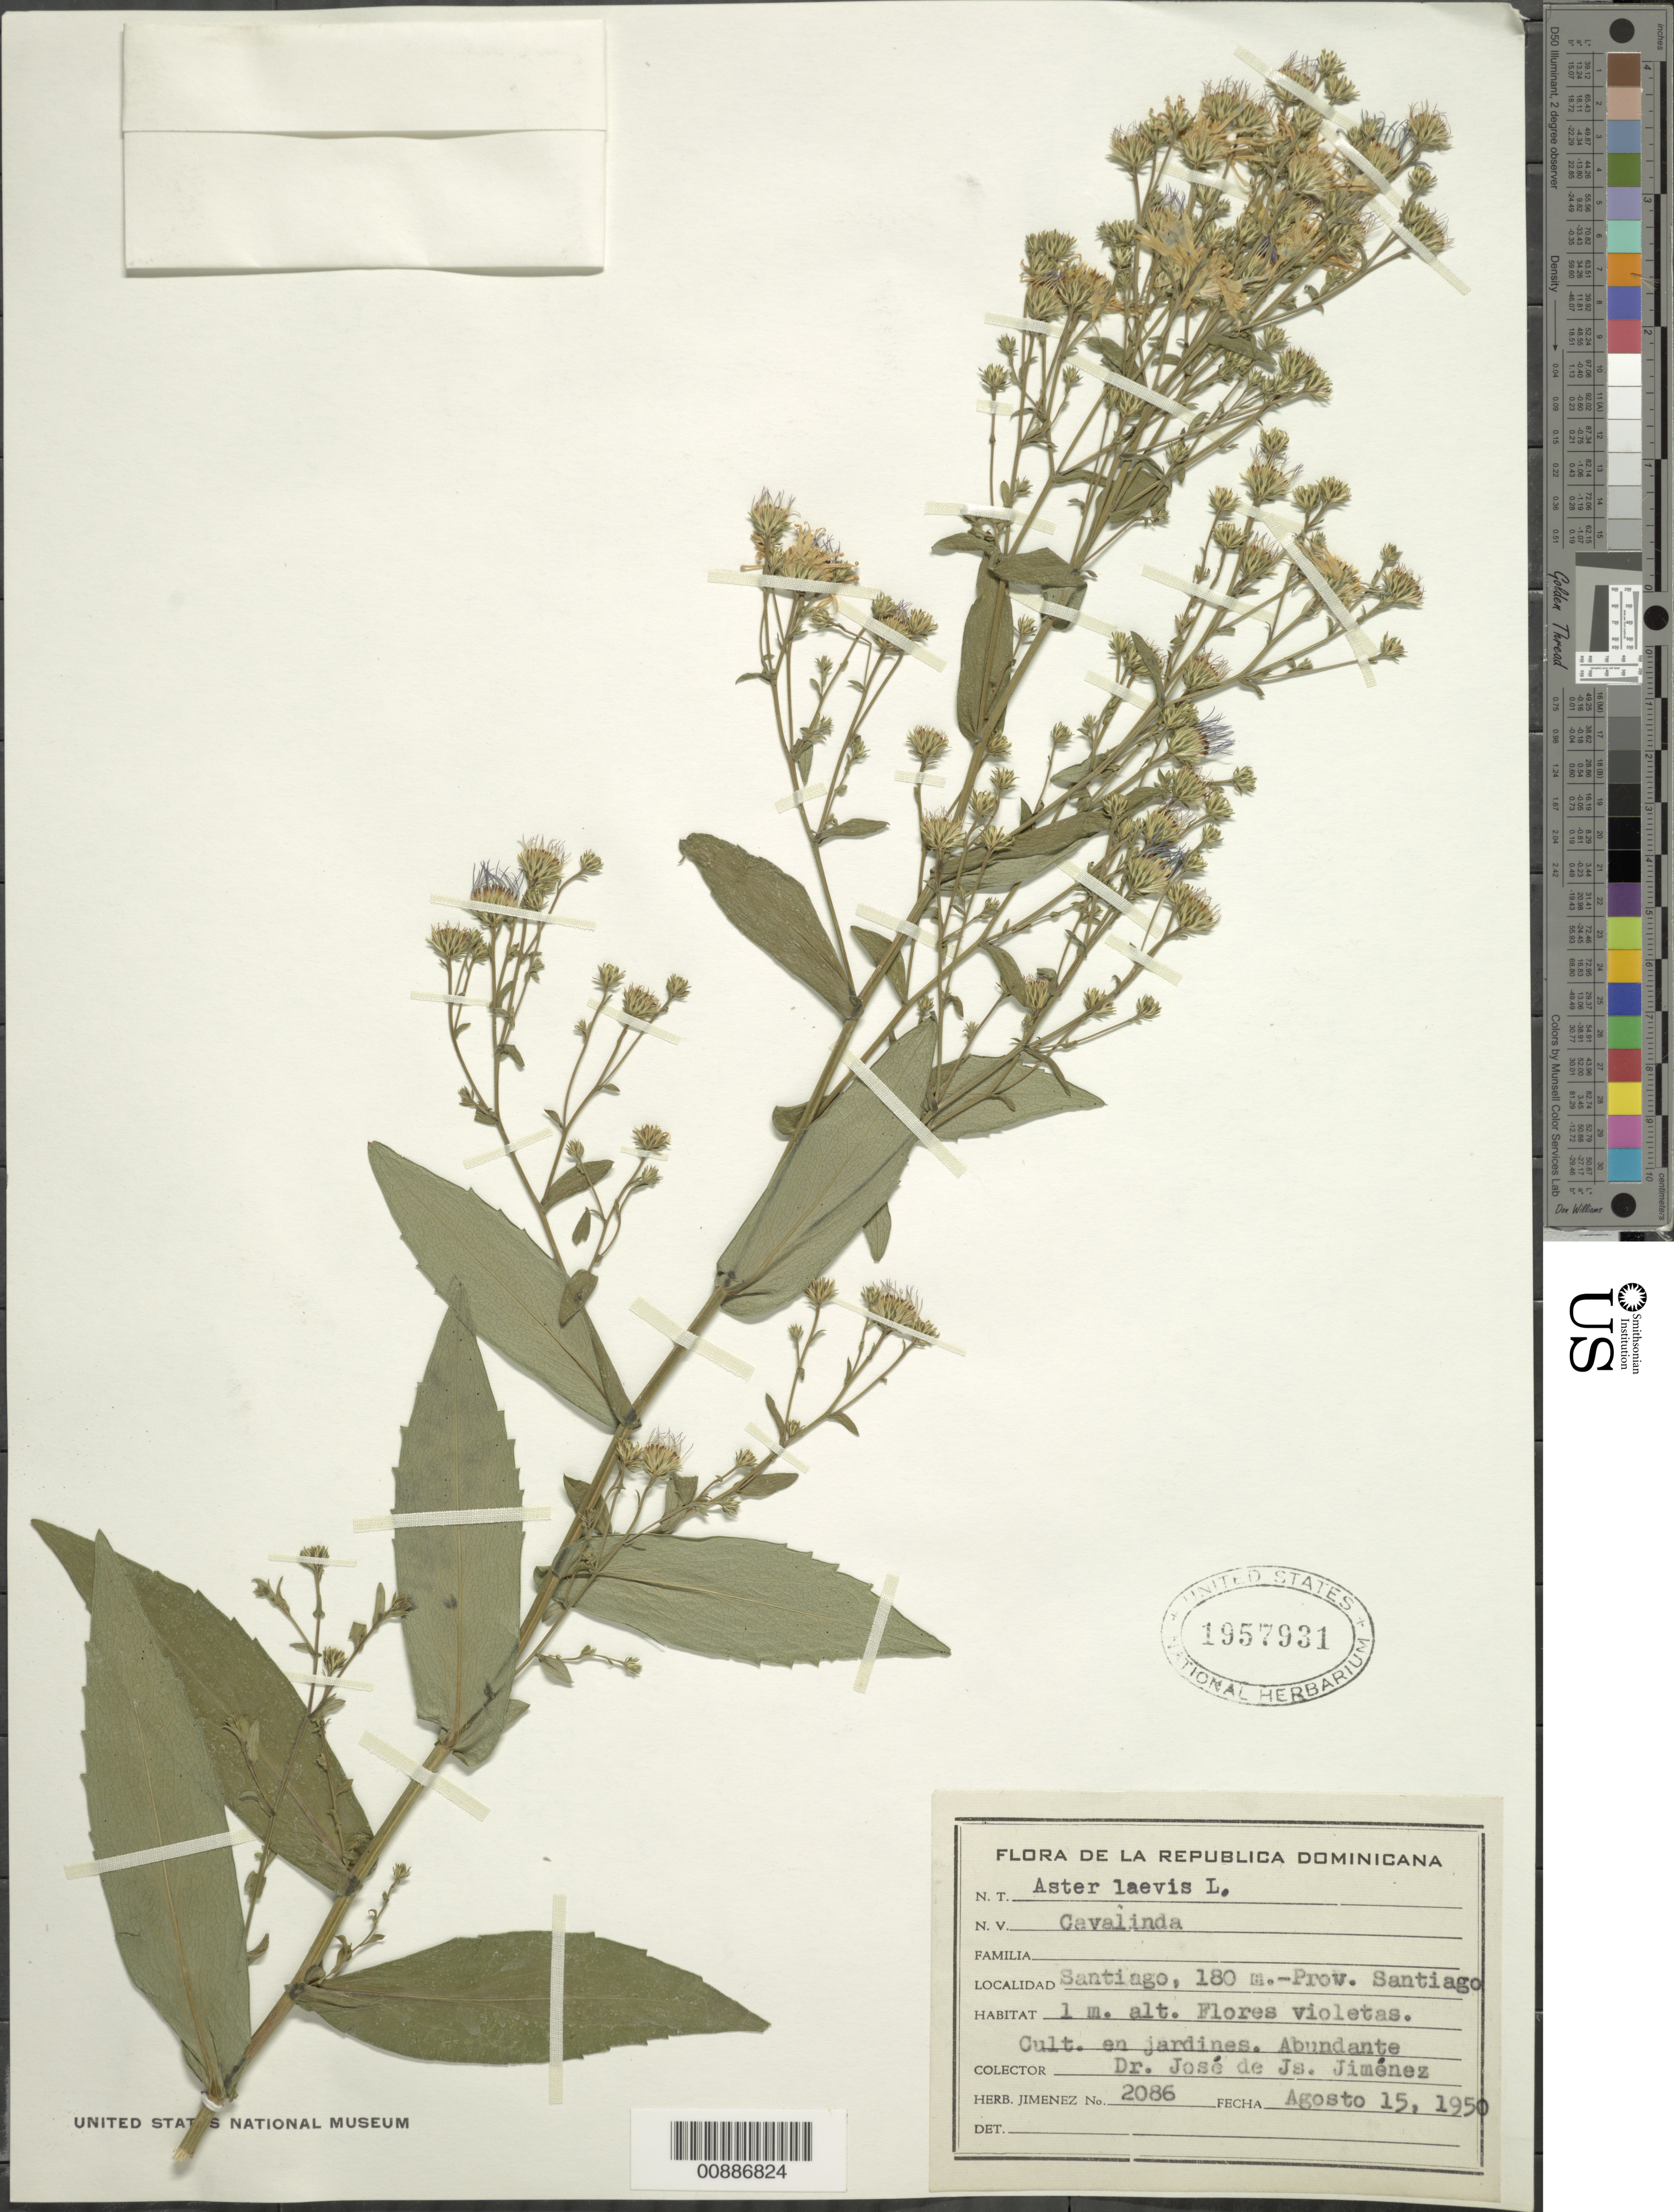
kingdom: Plantae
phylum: Tracheophyta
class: Magnoliopsida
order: Asterales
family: Asteraceae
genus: Symphyotrichum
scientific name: Symphyotrichum laeve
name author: (L.) Á. Löve & D. Löve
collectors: J. J. Jiménez Almonte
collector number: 2086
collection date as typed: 15 Aug 1950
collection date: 1950-08-15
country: Dominican Republic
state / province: Santiago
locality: Santiago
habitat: En jardines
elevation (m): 180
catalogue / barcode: US 1957931